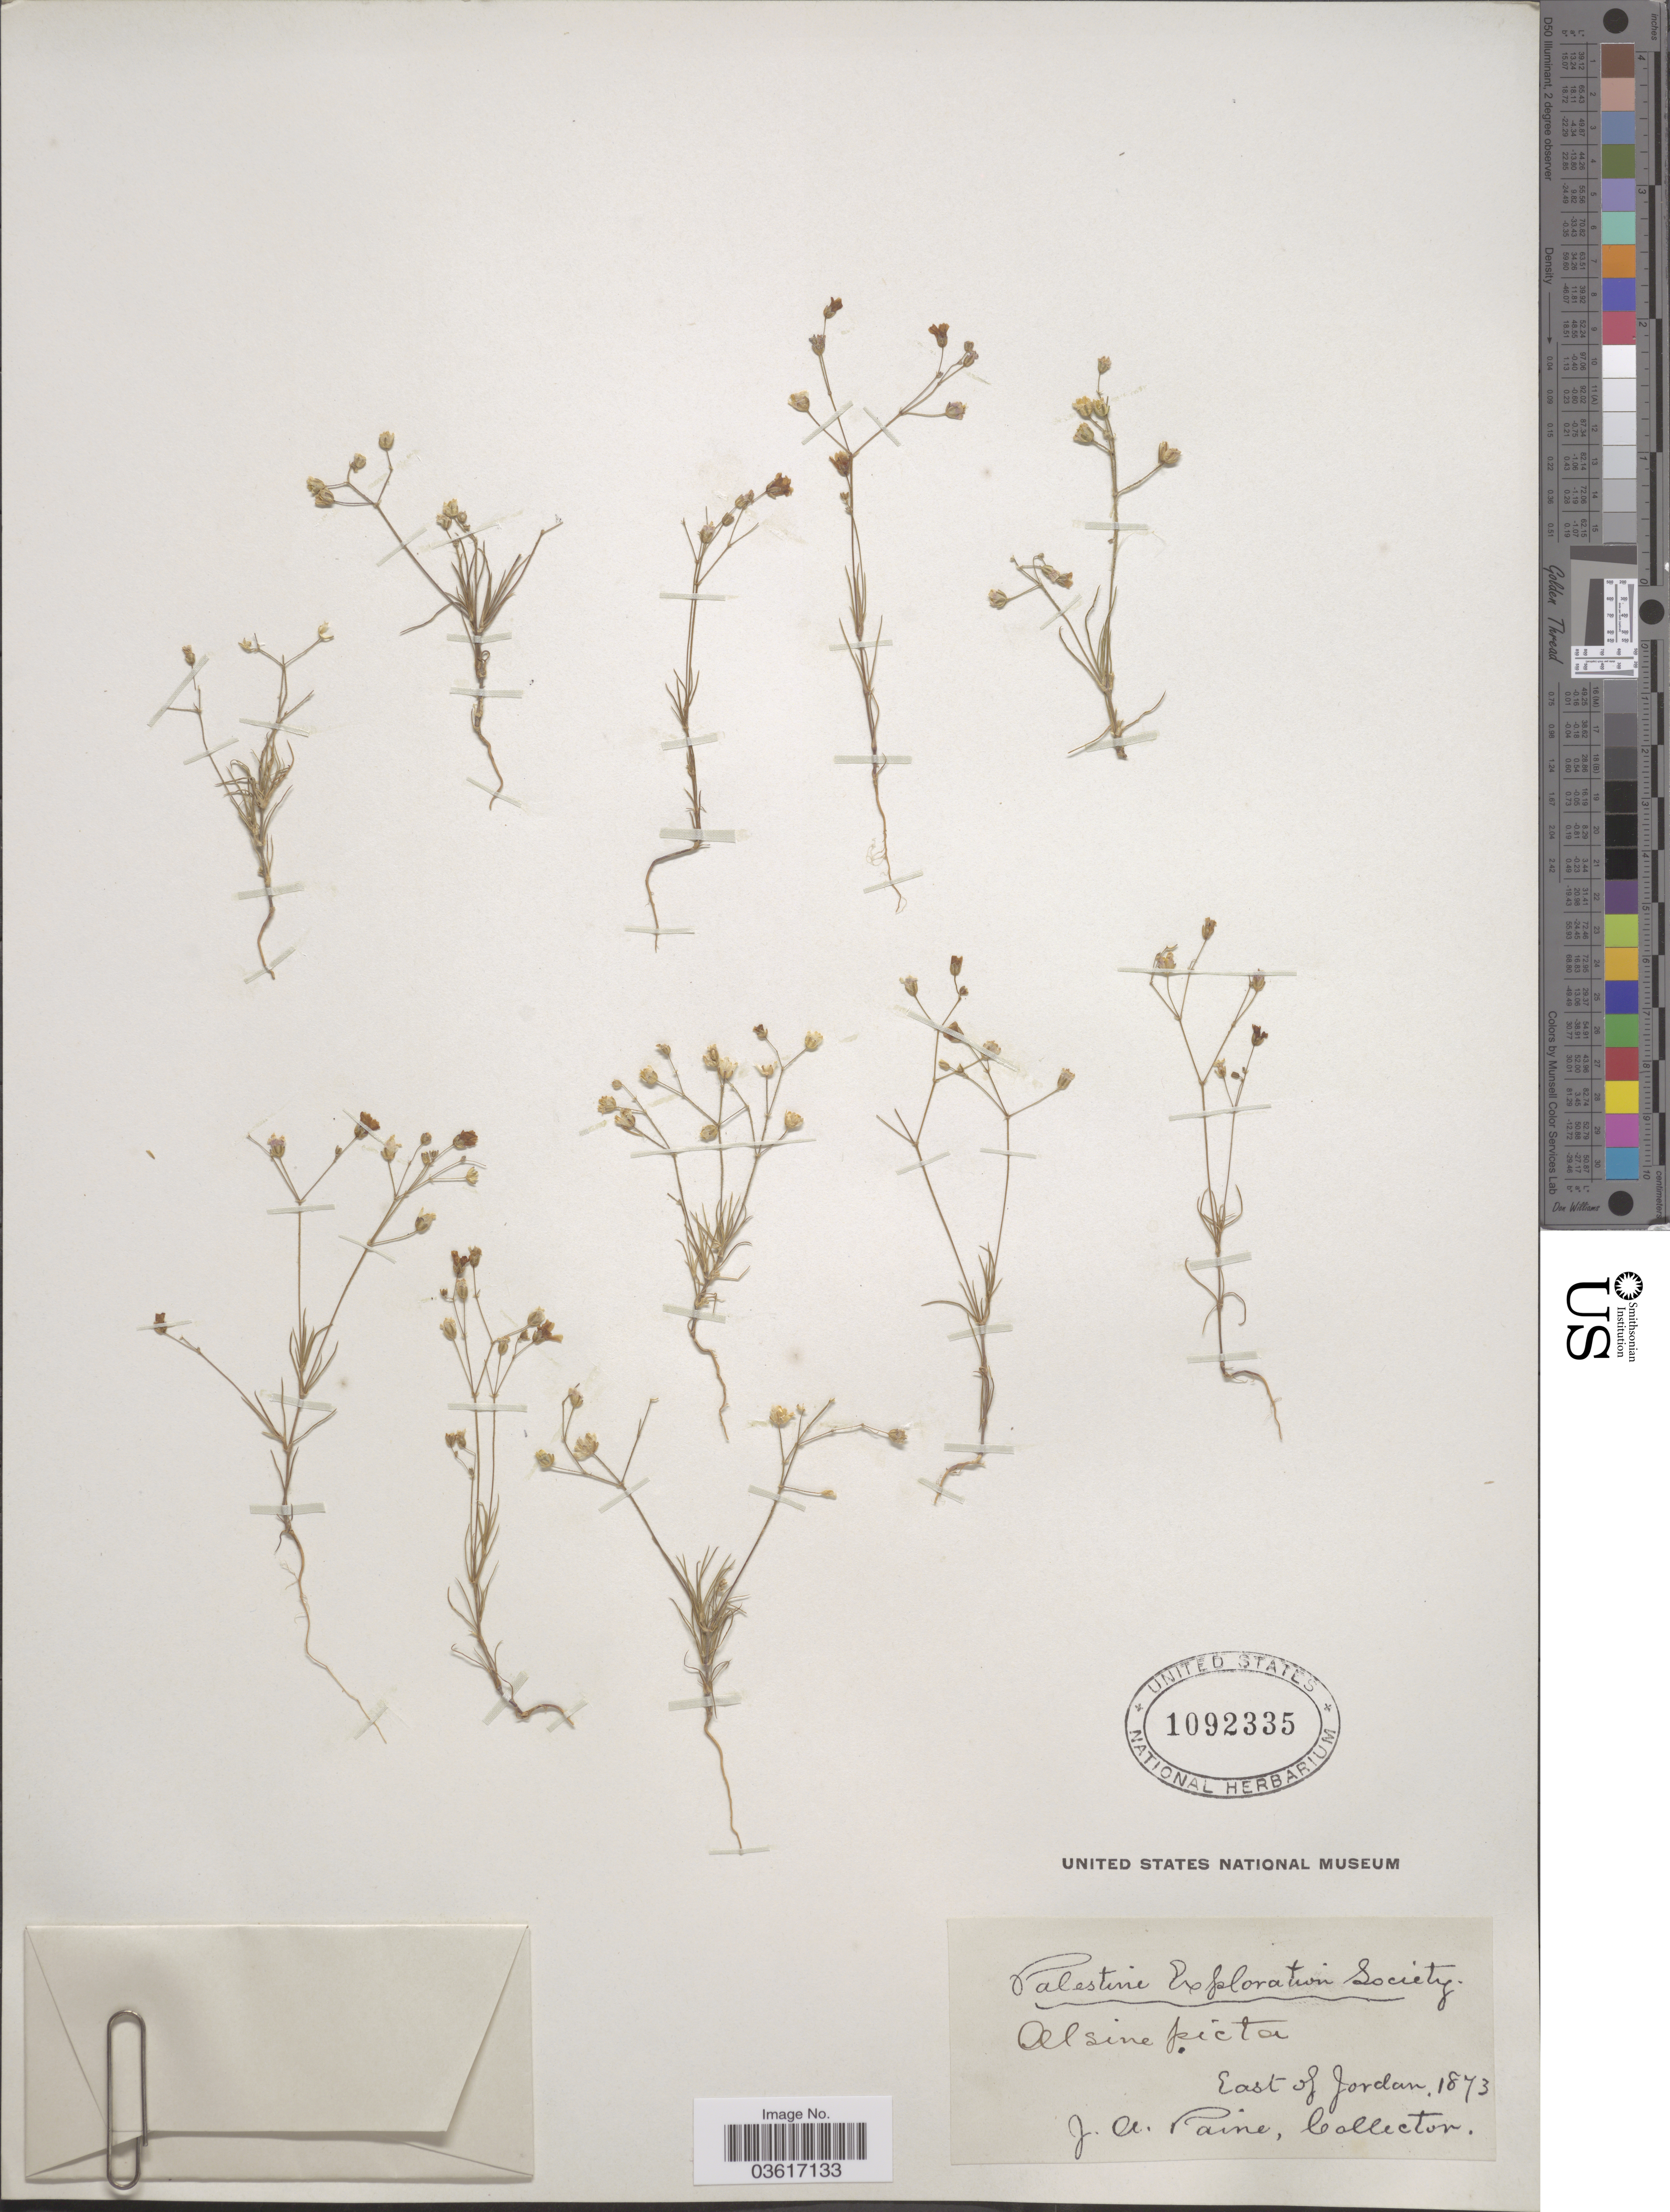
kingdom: Plantae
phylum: Tracheophyta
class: Magnoliopsida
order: Caryophyllales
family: Caryophyllaceae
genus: Minuartia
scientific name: Minuartia picta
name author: (Sm.) Bornm.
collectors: J. A. Paine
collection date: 1873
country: Jordan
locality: East of Jordan.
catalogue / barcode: US 1092335